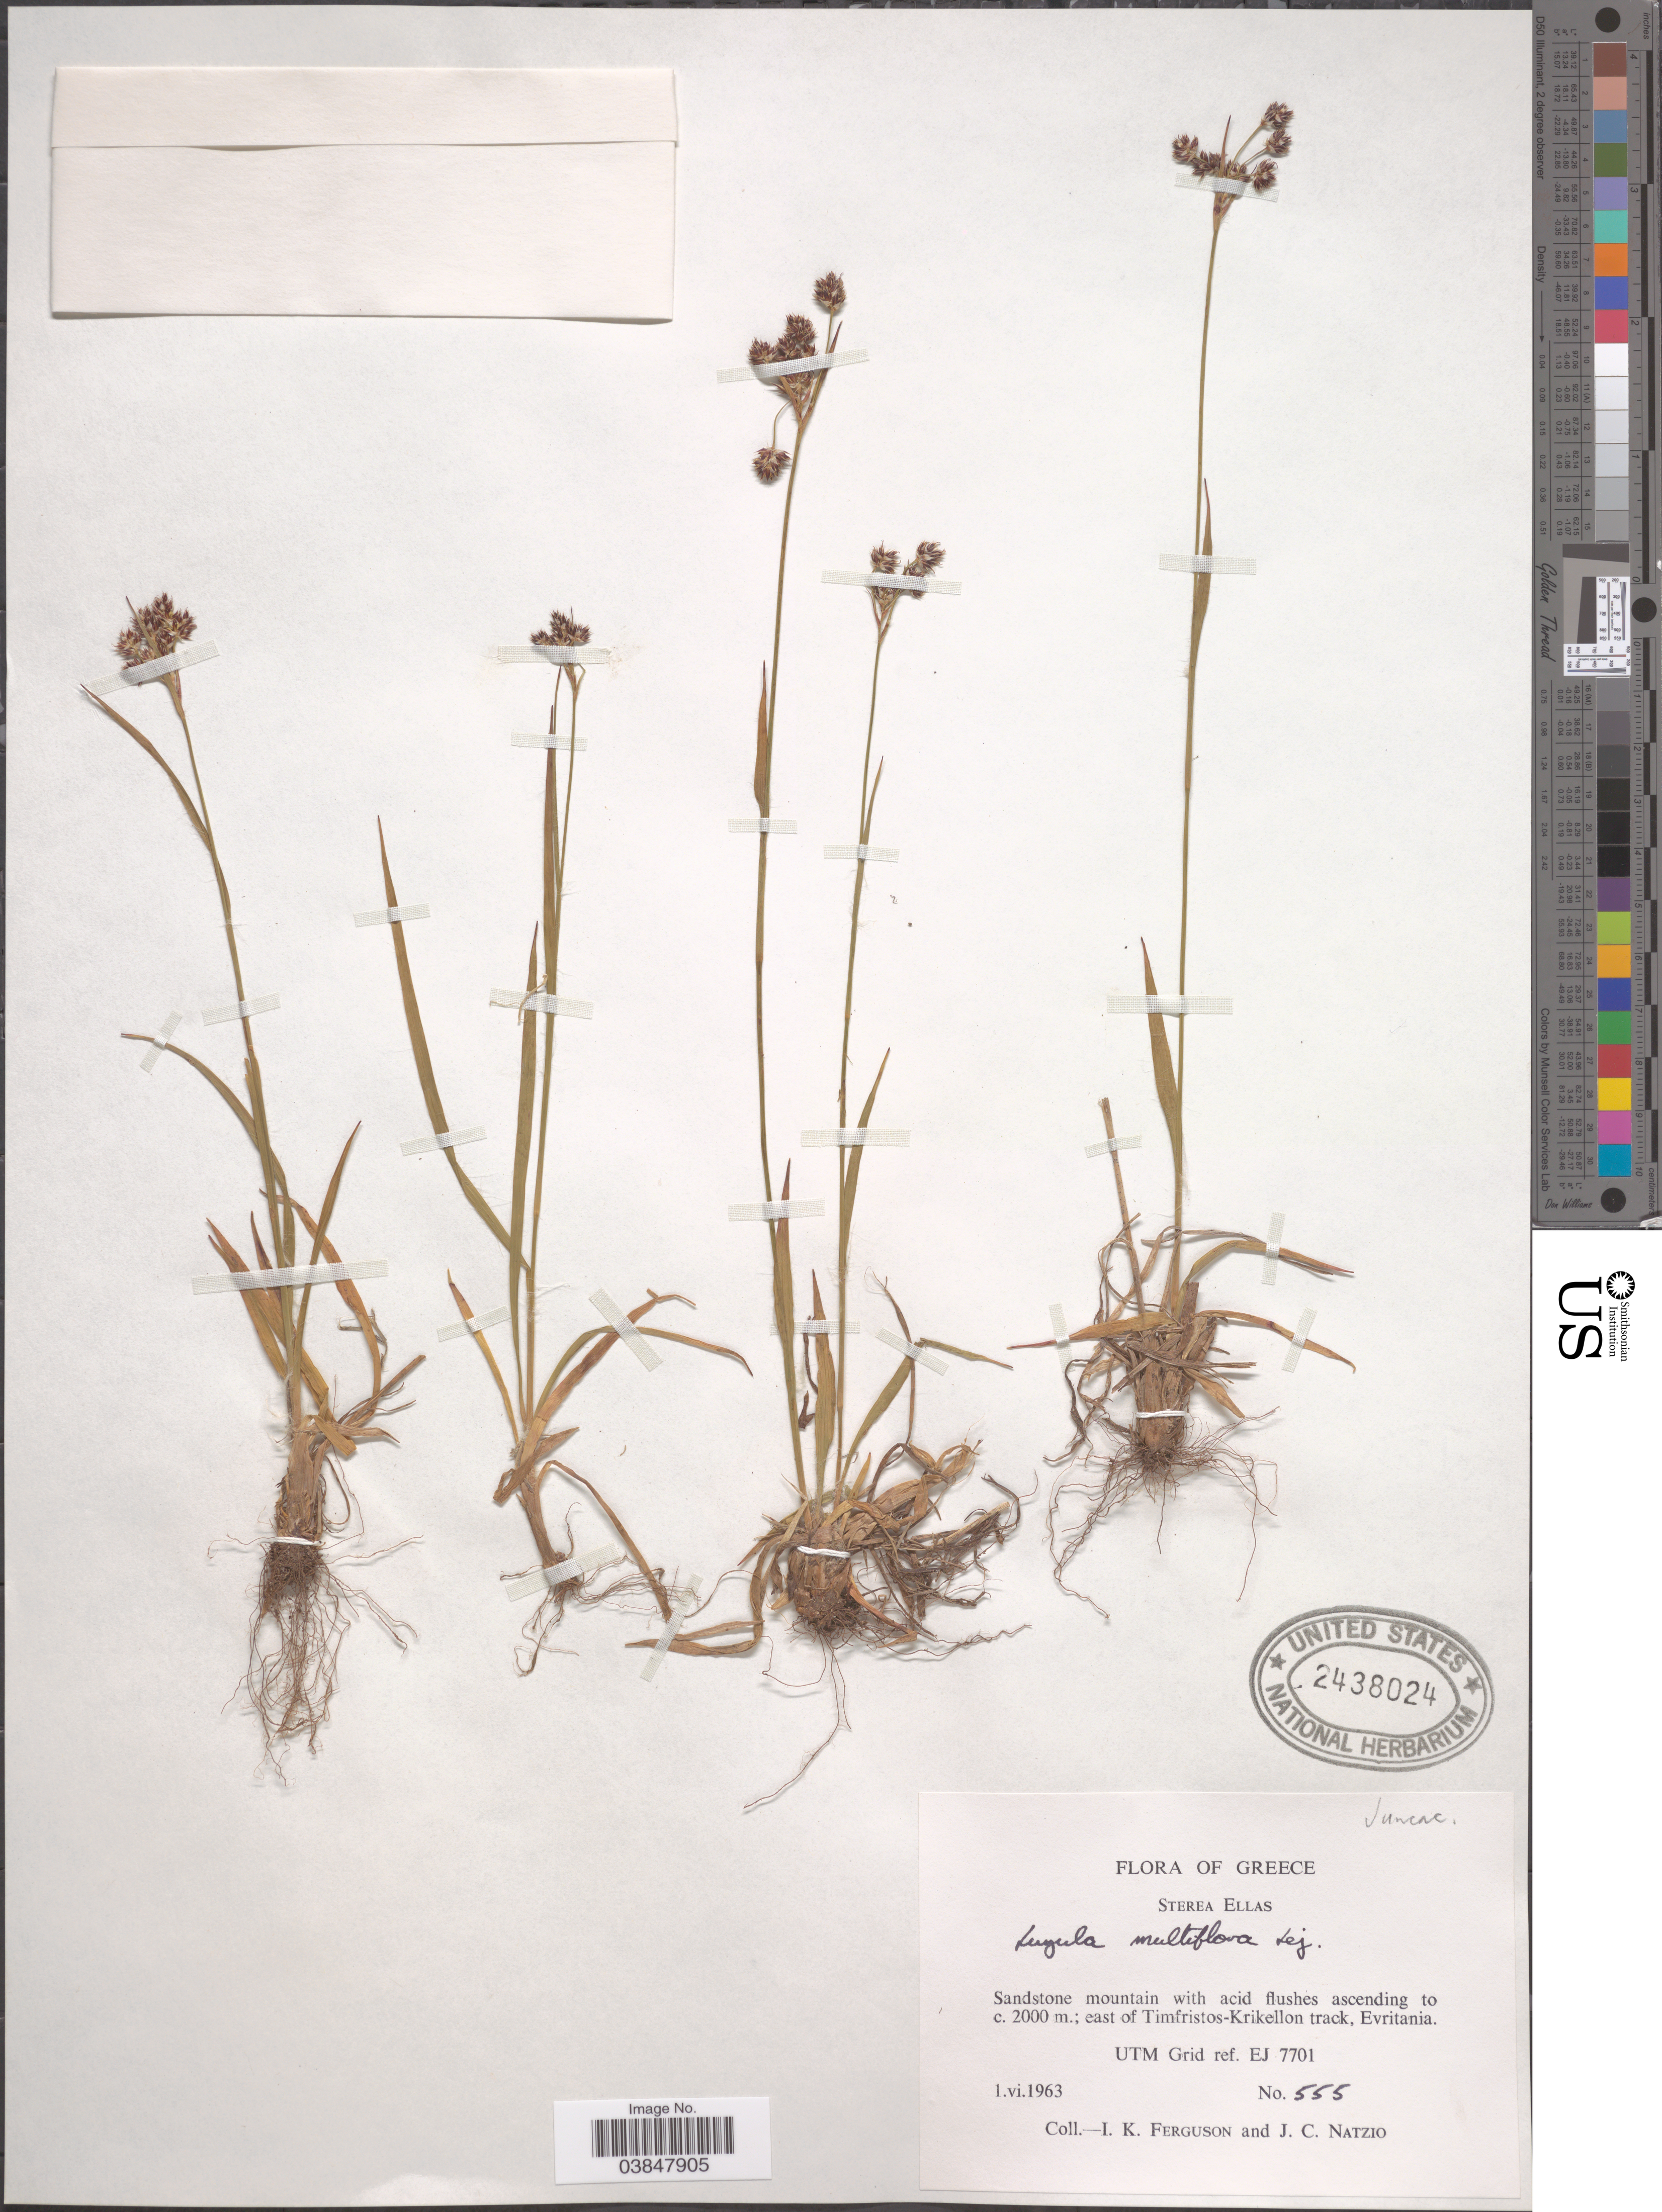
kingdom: Plantae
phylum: Tracheophyta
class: Liliopsida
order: Poales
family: Juncaceae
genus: Luzula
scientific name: Luzula multiflora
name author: (Ehrh.) Lej.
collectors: I. K. Ferguson & J. Natzio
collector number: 555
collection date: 1963-06-01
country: Greece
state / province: Central Greece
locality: Sterea Ellas. East of Timsfristos-Krikellon track, Evritania. UTM Grid ref. EJ 7701.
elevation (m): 2000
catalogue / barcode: US 2438024